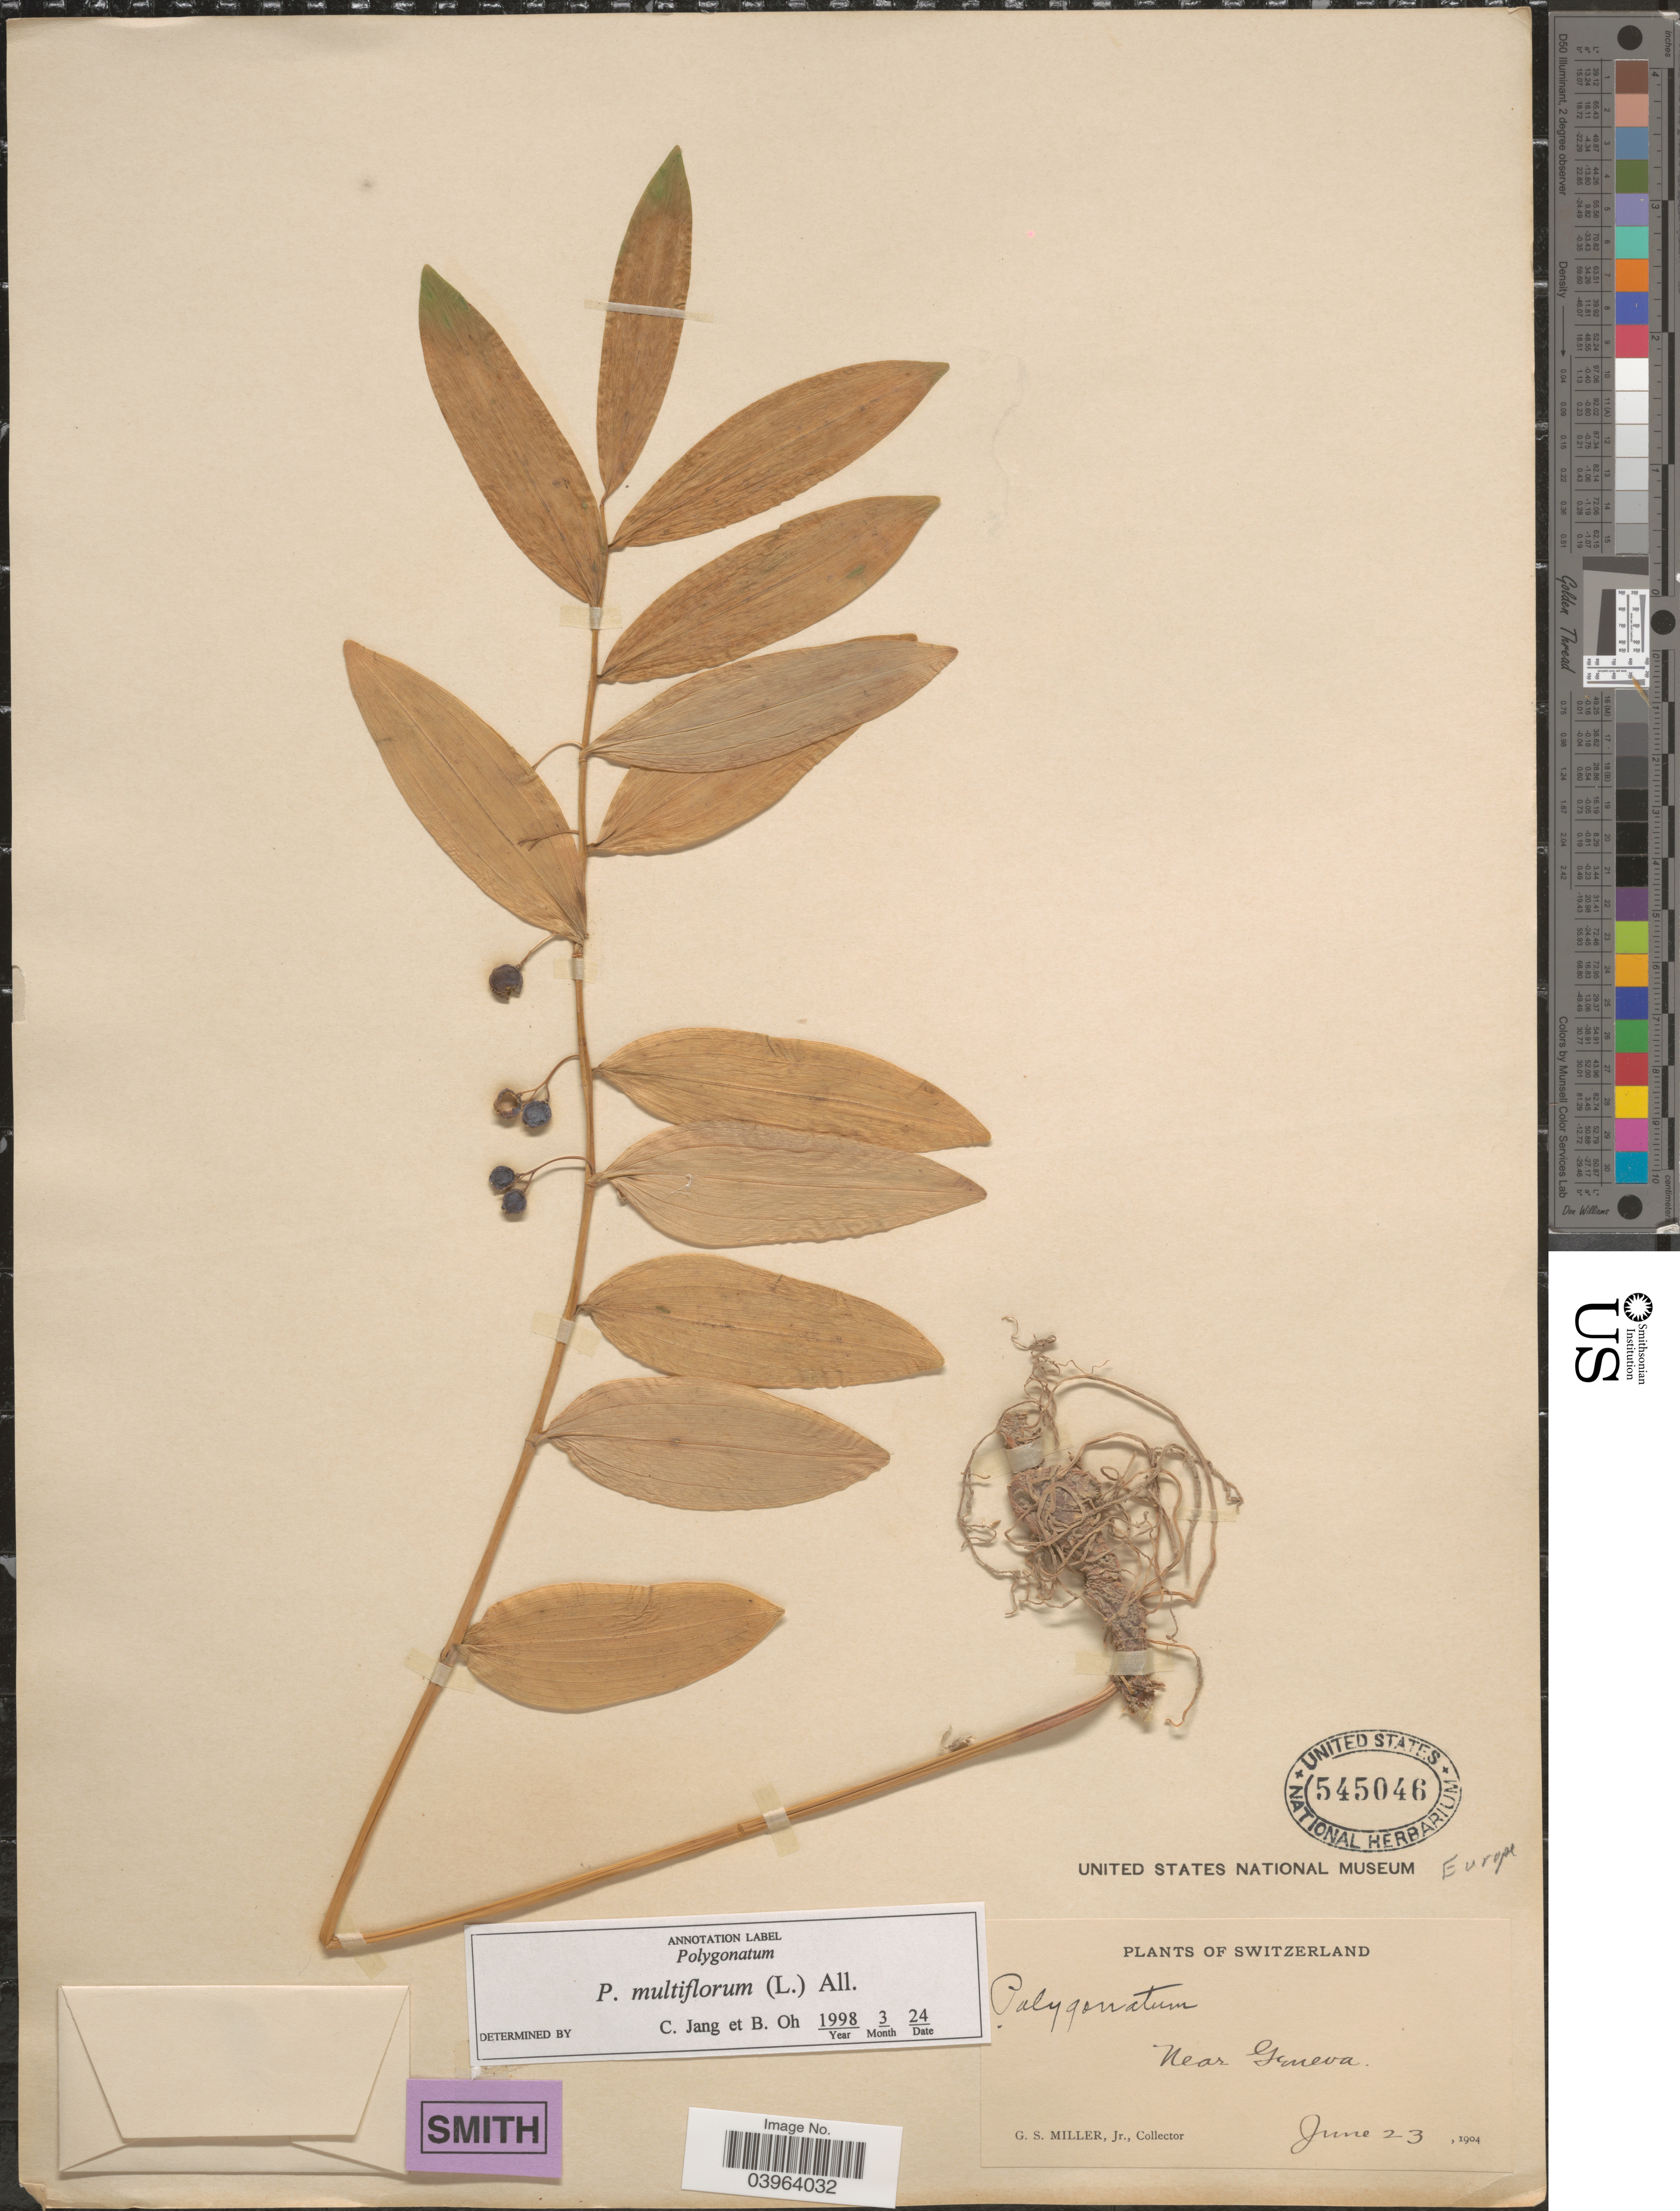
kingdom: Plantae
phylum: Tracheophyta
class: Liliopsida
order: Asparagales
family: Asparagaceae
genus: Polygonatum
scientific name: Polygonatum multiflorum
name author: (L.) All.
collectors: G. S. Miller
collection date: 1904-06-23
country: Switzerland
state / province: Genève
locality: Near Geneva.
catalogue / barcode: US 545046